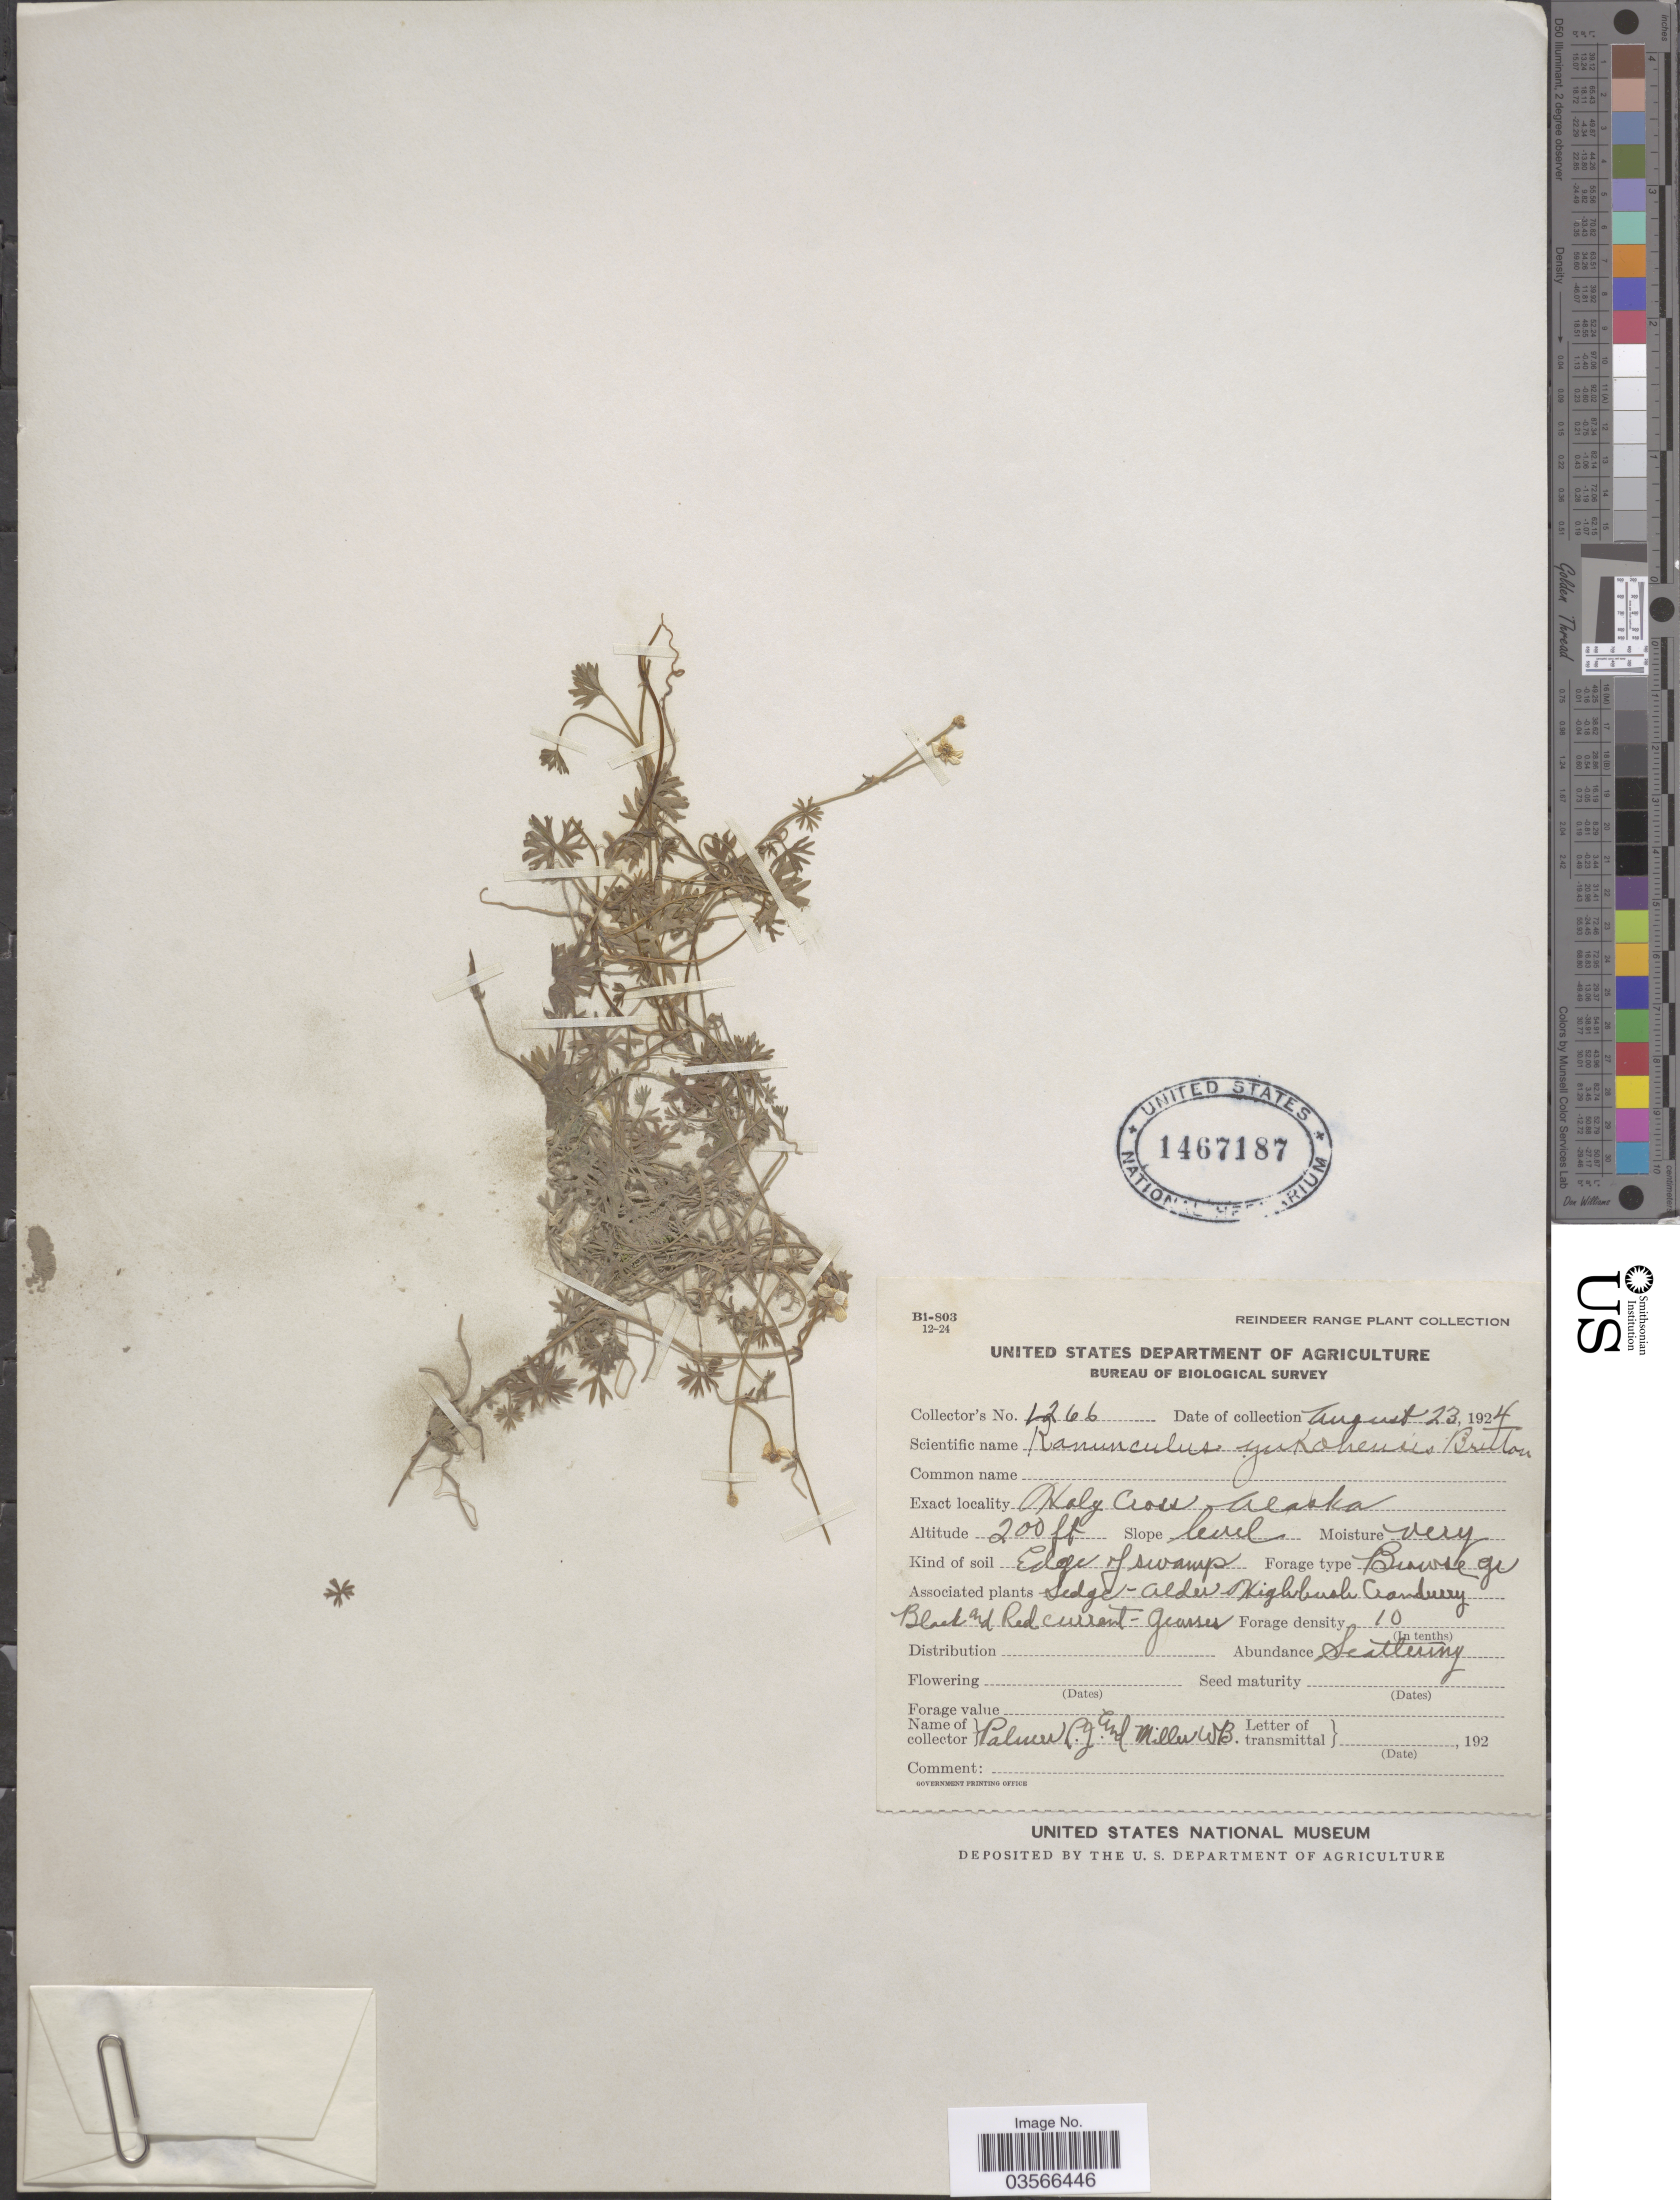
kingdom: Plantae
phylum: Tracheophyta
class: Magnoliopsida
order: Ranunculales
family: Ranunculaceae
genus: Ranunculus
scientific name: Ranunculus gmelinii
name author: DC.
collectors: L. J. Palmer & W. Miller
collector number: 1266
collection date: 1924-08-23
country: United States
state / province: Alaska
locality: Holy Cross.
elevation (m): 61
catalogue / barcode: US 1467187